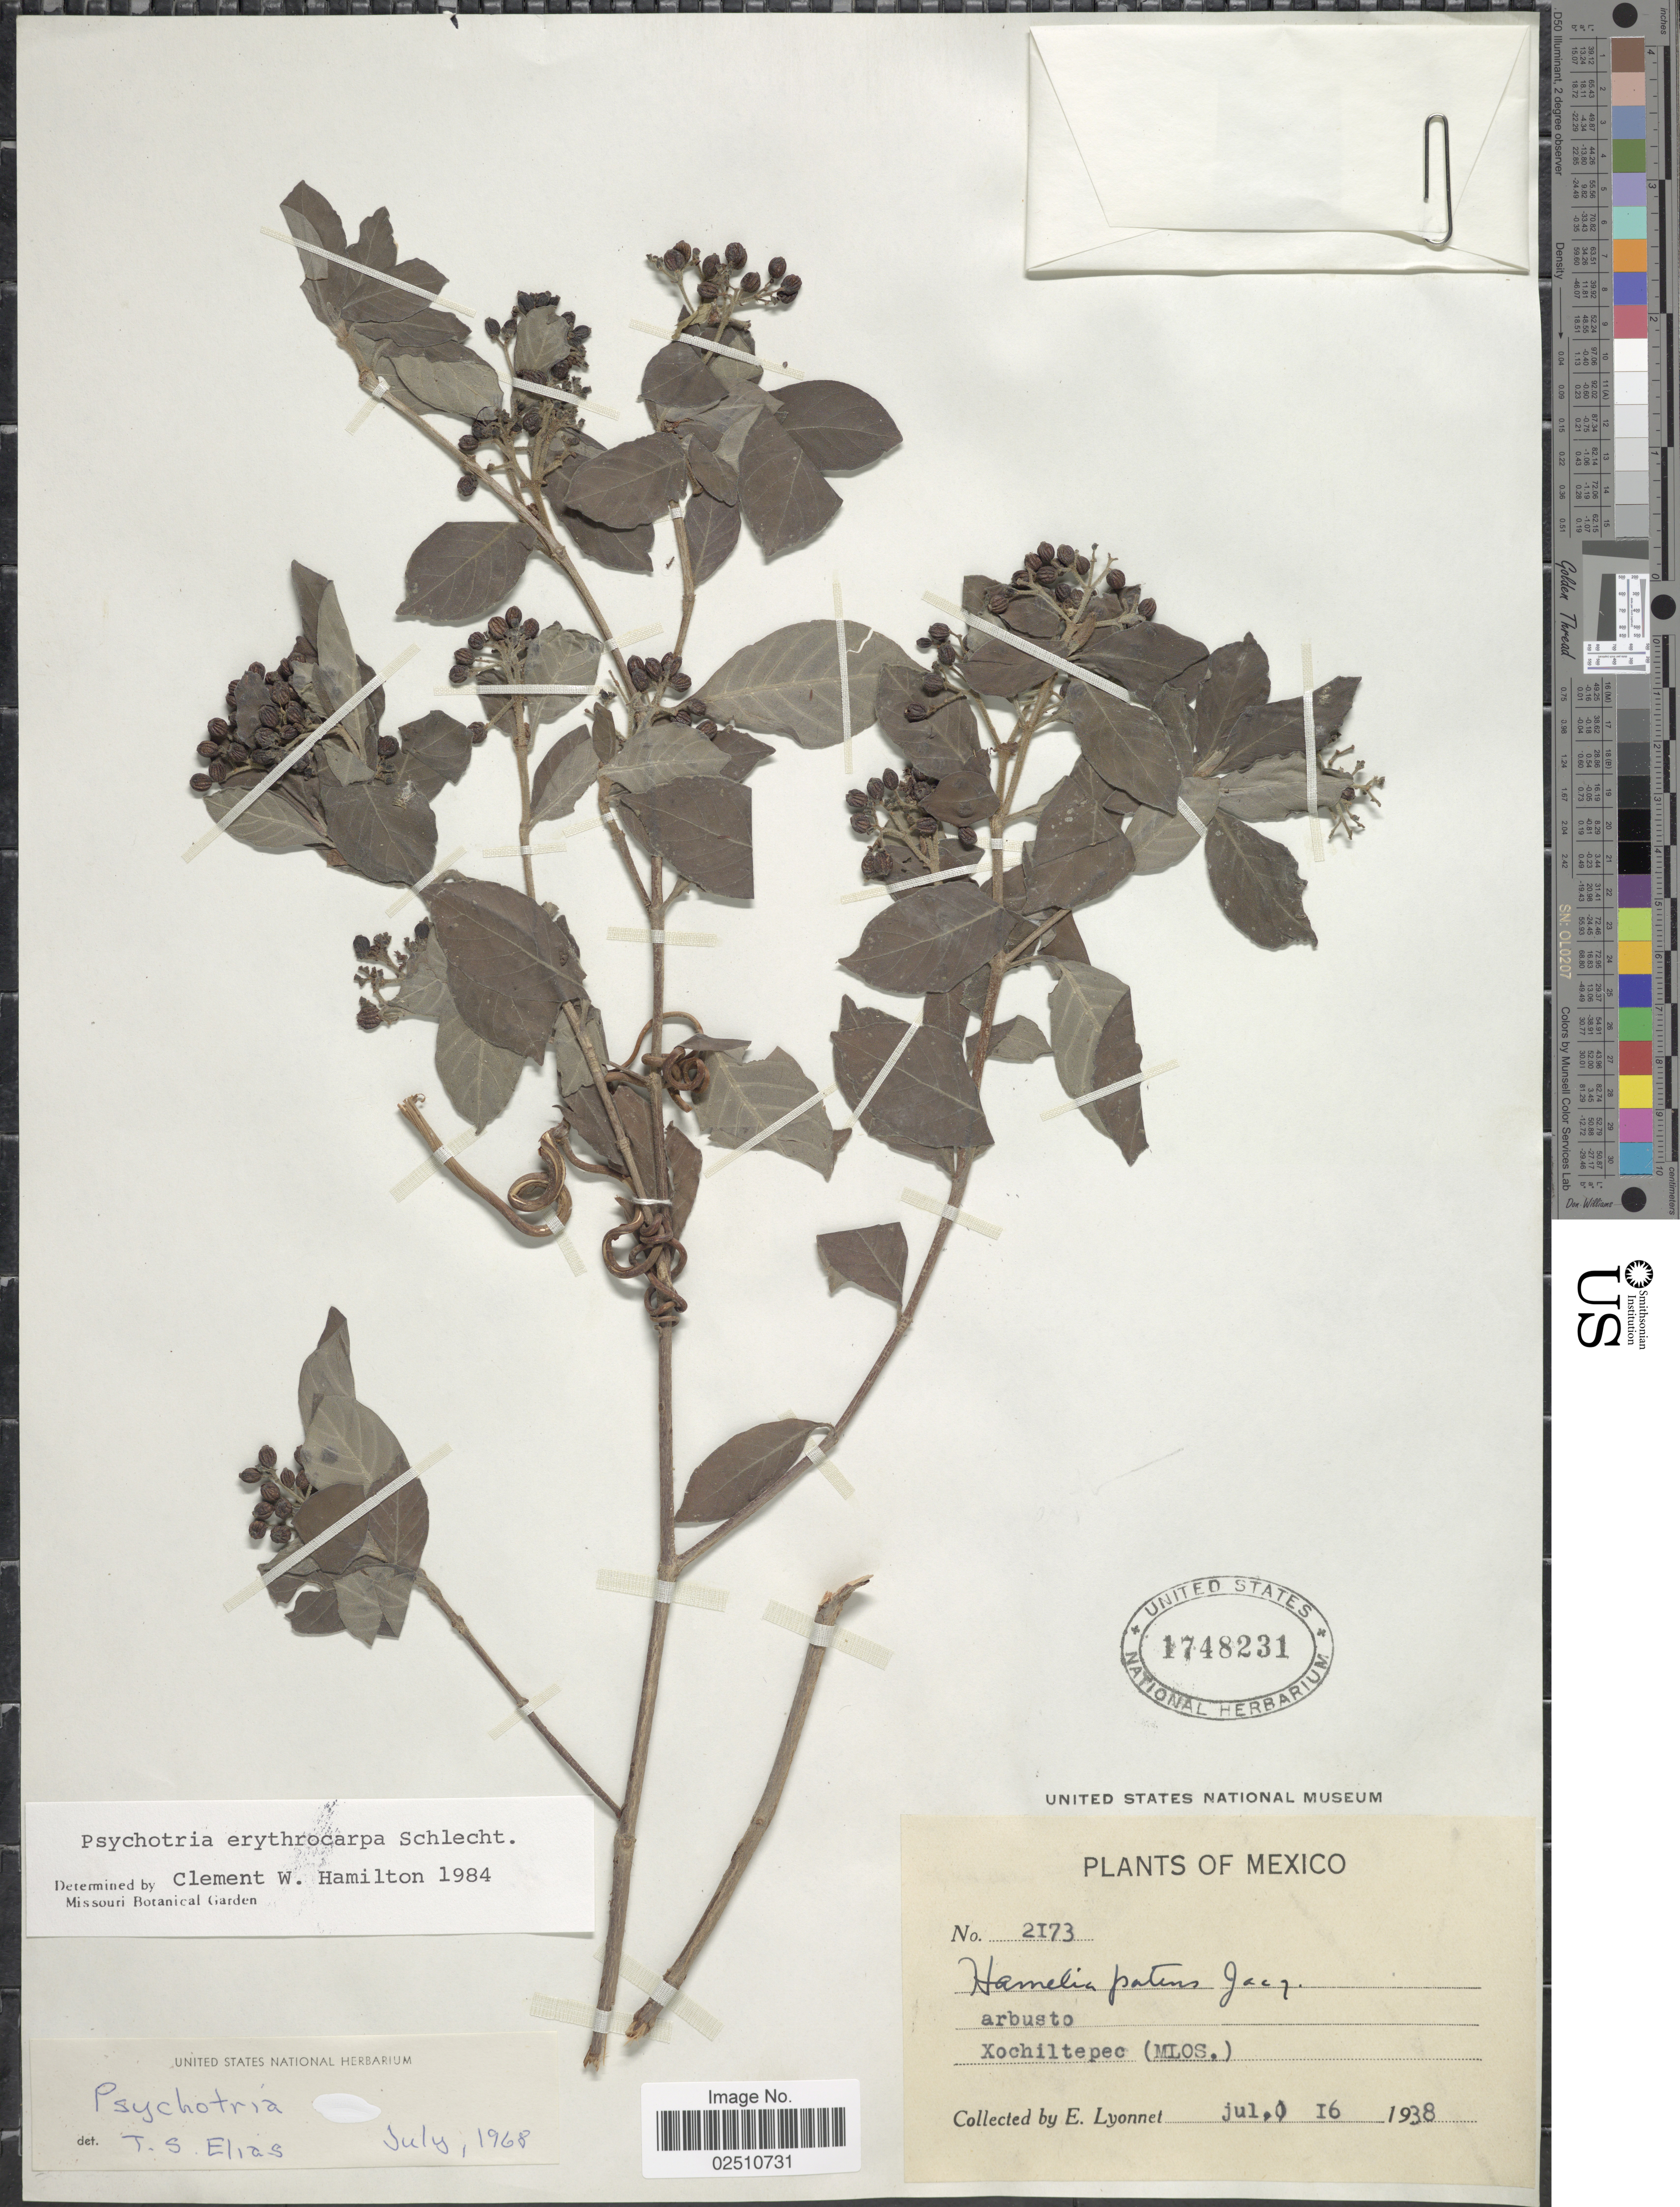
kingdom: Plantae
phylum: Tracheophyta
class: Magnoliopsida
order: Gentianales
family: Rubiaceae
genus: Psychotria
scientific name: Psychotria erythrocarpa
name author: Schltdl.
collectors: E. Lyonnet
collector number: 2173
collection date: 1938-07-16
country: Mexico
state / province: Morelos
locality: Xochiltepec (Mlos.)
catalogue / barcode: US 1748231